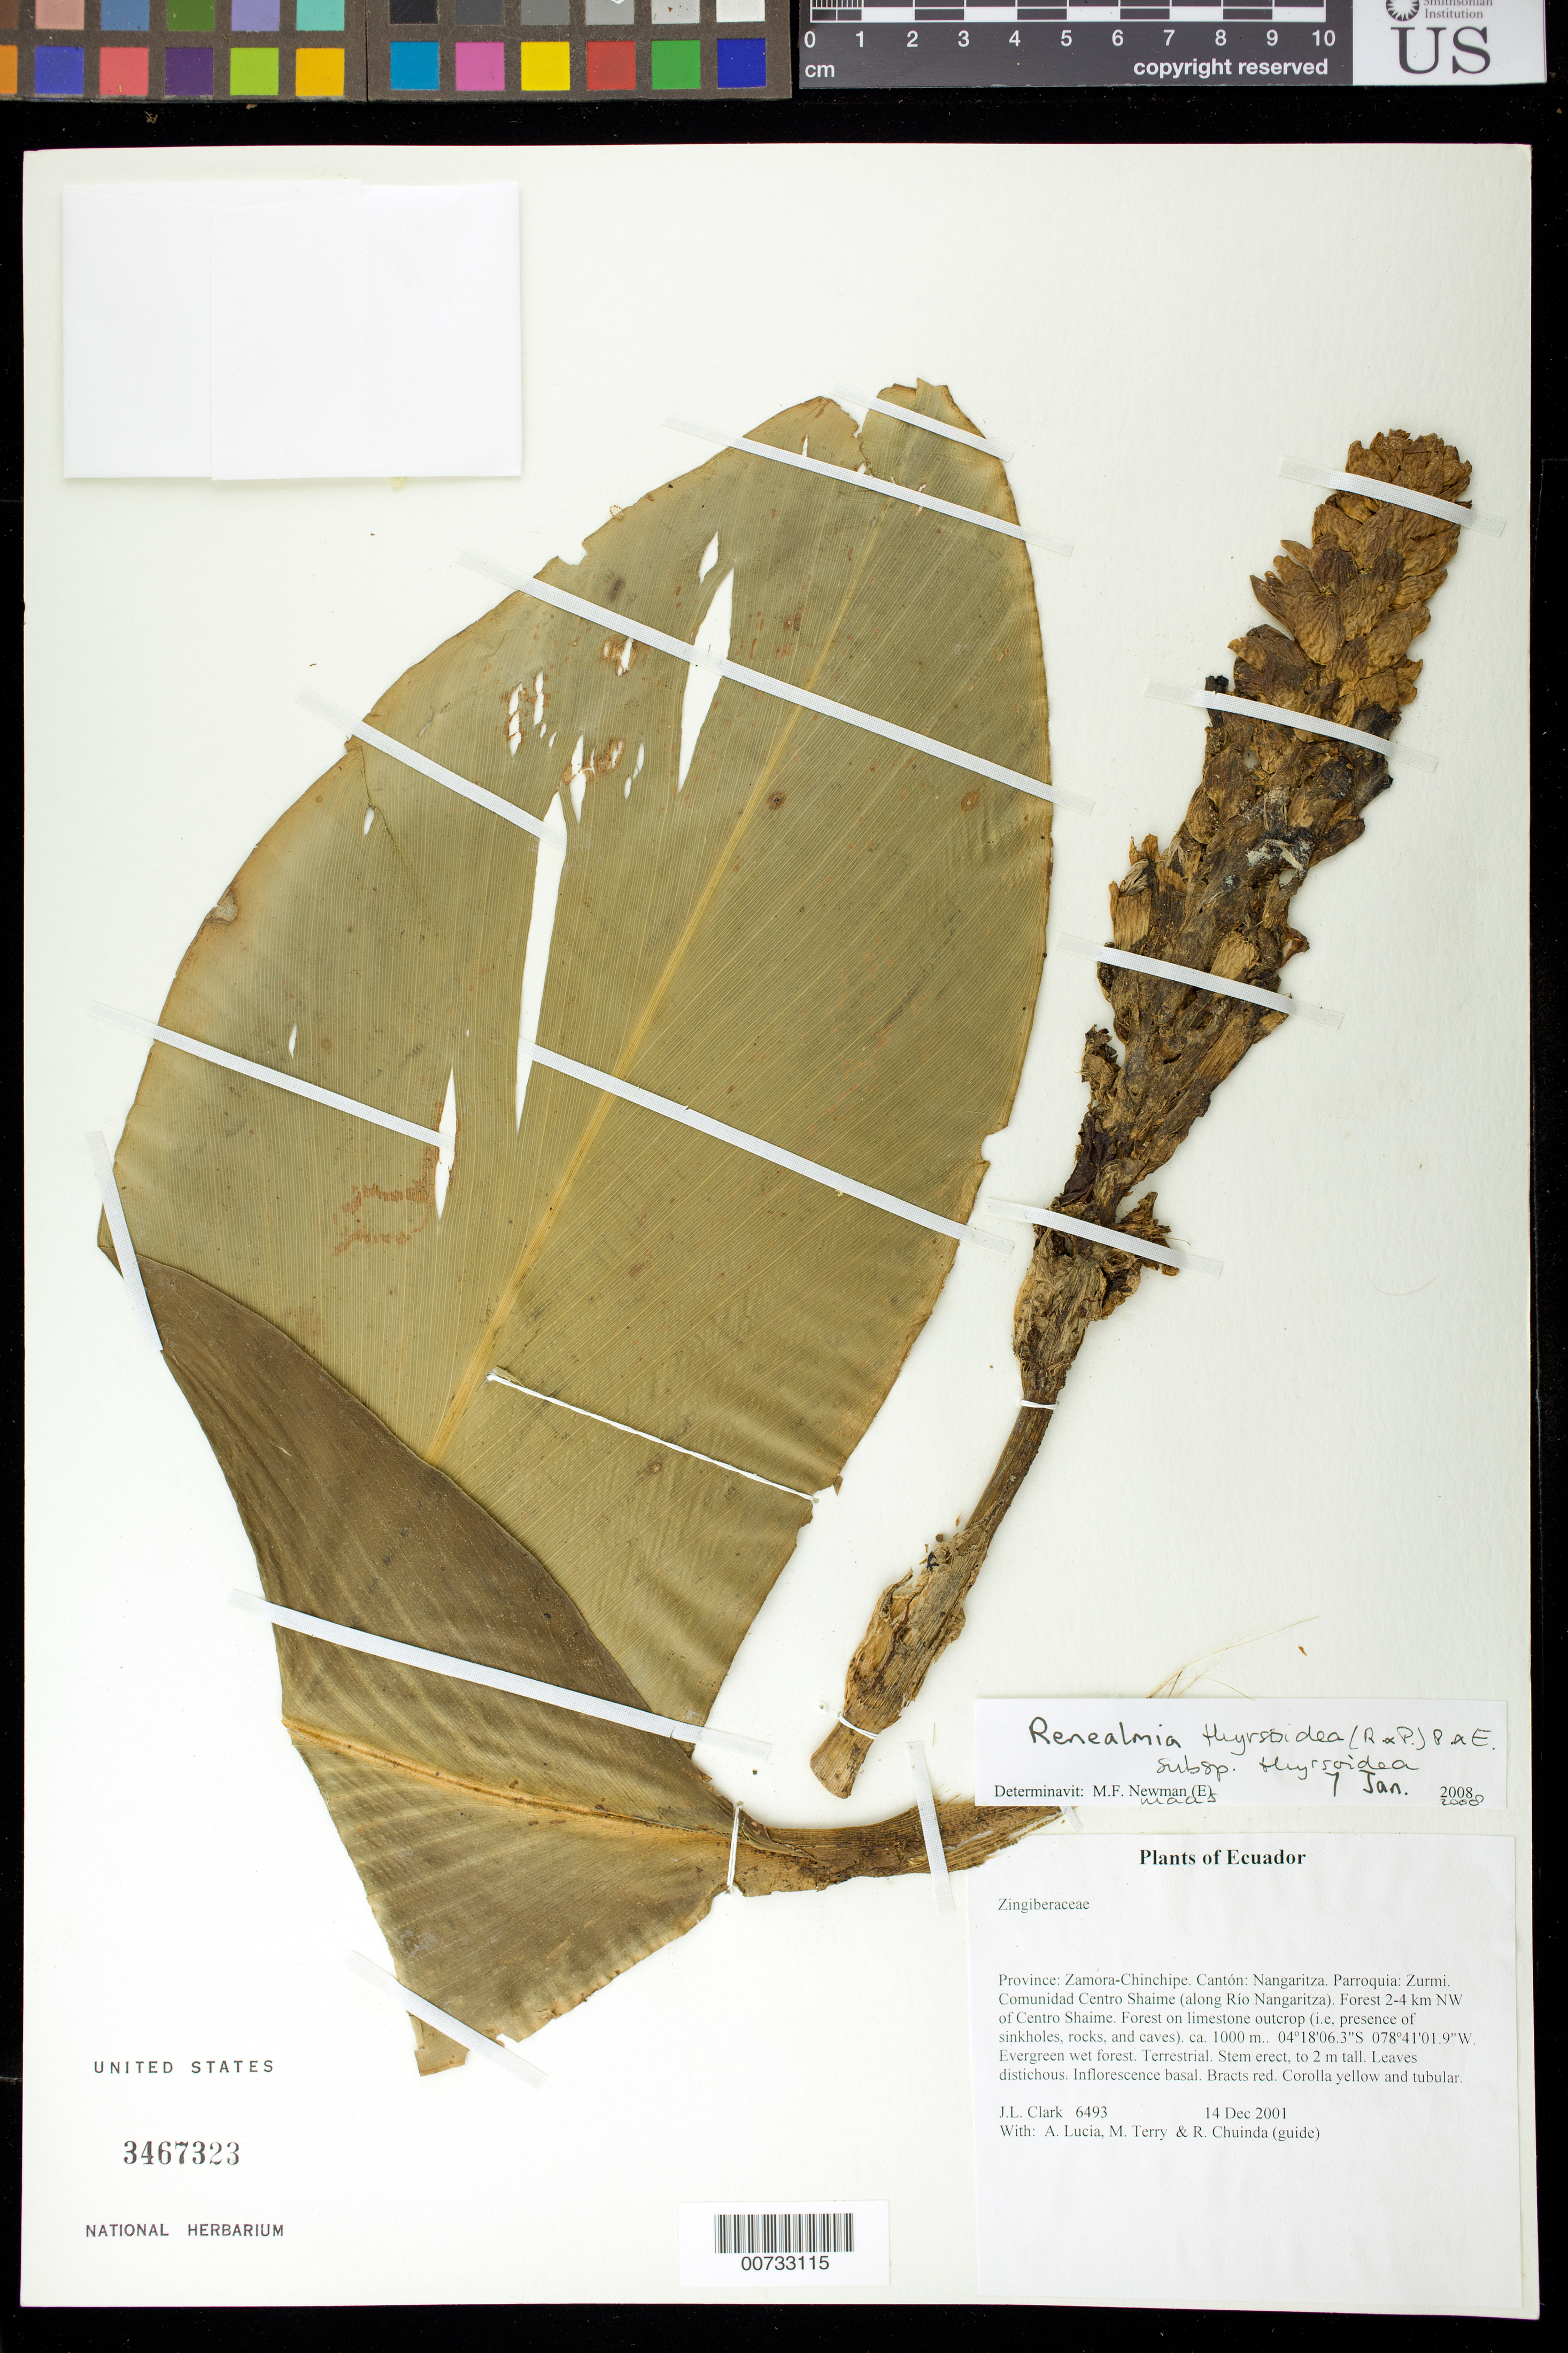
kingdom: Plantae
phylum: Tracheophyta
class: Liliopsida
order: Zingiberales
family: Zingiberaceae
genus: Renealmia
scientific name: Renealmia thyrsoidea subsp. thyrsoidea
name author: (Ruiz & Pav.) Poepp. & Endl.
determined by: Newman, M. F.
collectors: J. L. Clark, A. Lucia, M. Terry & R. Chuinda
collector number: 6493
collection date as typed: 14 Dec 2001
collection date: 2001-12-14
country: Ecuador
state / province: Zamora-Chinchipe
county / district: Nangaritza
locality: Zurmi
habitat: Evergreen wet forest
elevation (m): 1000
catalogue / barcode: US 3467323